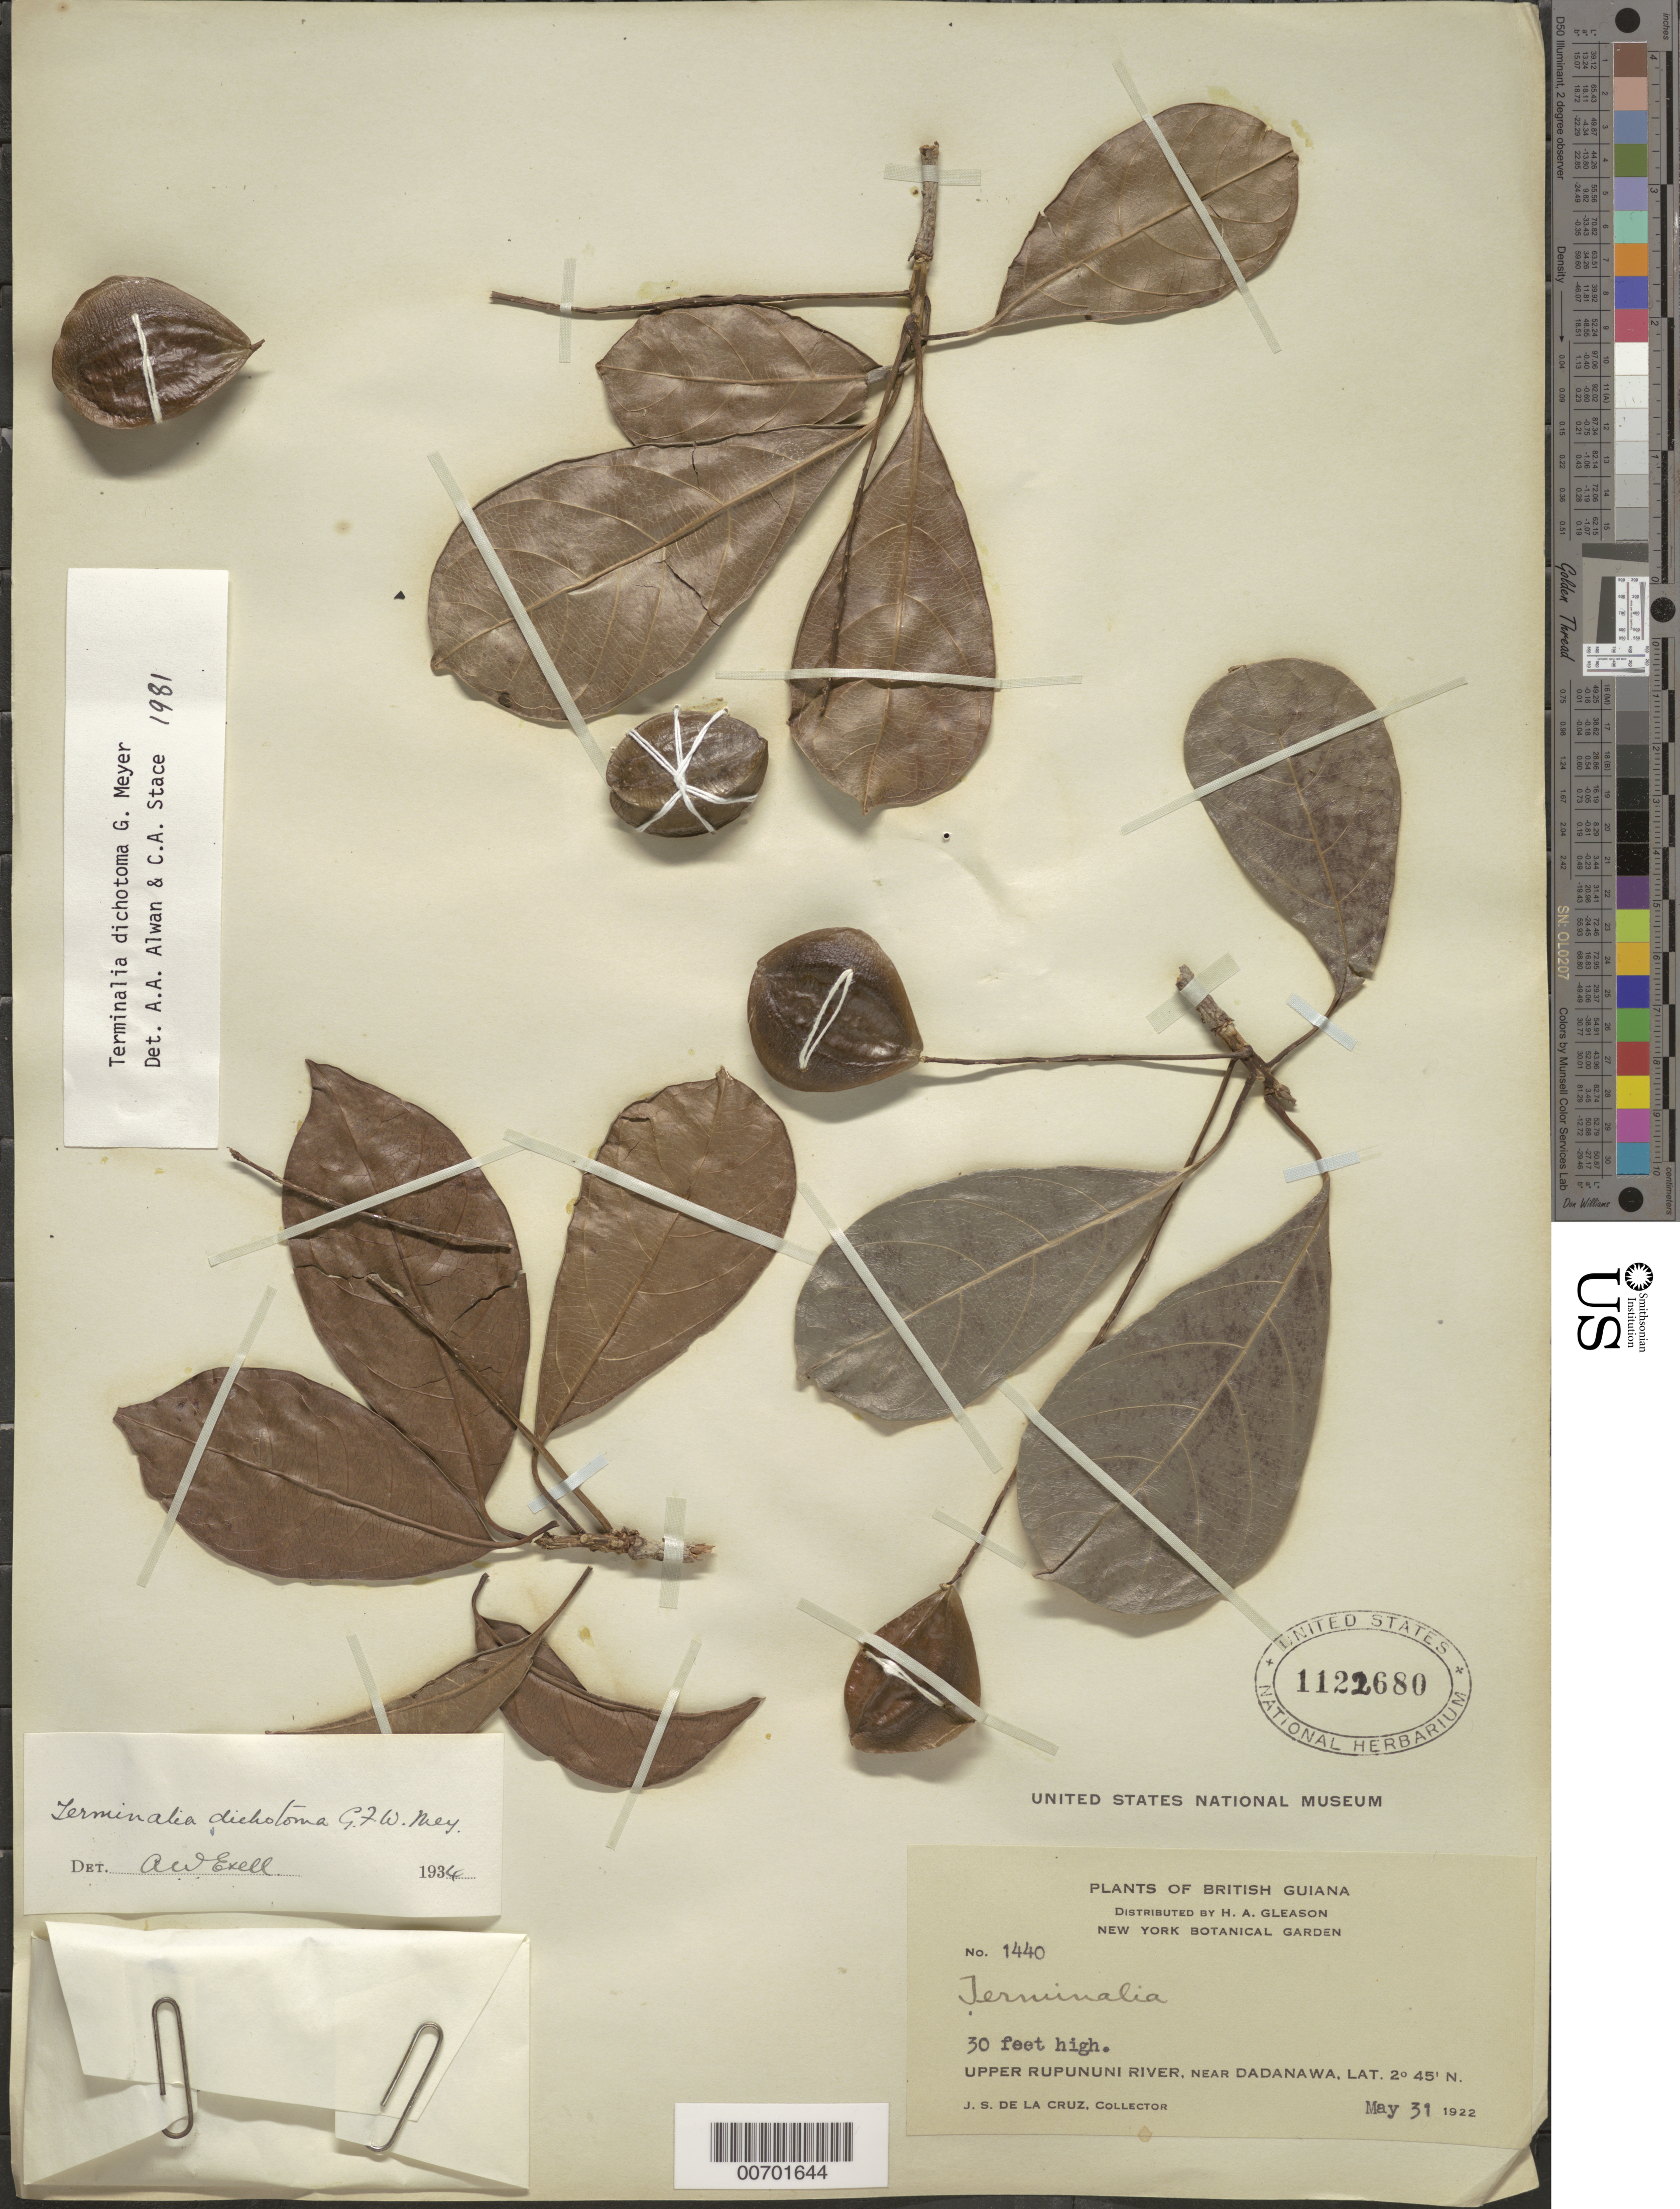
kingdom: Plantae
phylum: Tracheophyta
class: Magnoliopsida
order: Myrtales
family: Combretaceae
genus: Terminalia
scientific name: Terminalia dichotoma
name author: G. Mey.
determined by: Alwan, A. R.; Stace, C. A.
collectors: J. S. de la Cruz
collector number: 1440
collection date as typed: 31-May-22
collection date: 1922-05-31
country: Guyana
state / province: U. Takutu-U. Essequibo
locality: Dadanawa, vic., upper Rupununi R.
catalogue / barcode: US 1122680